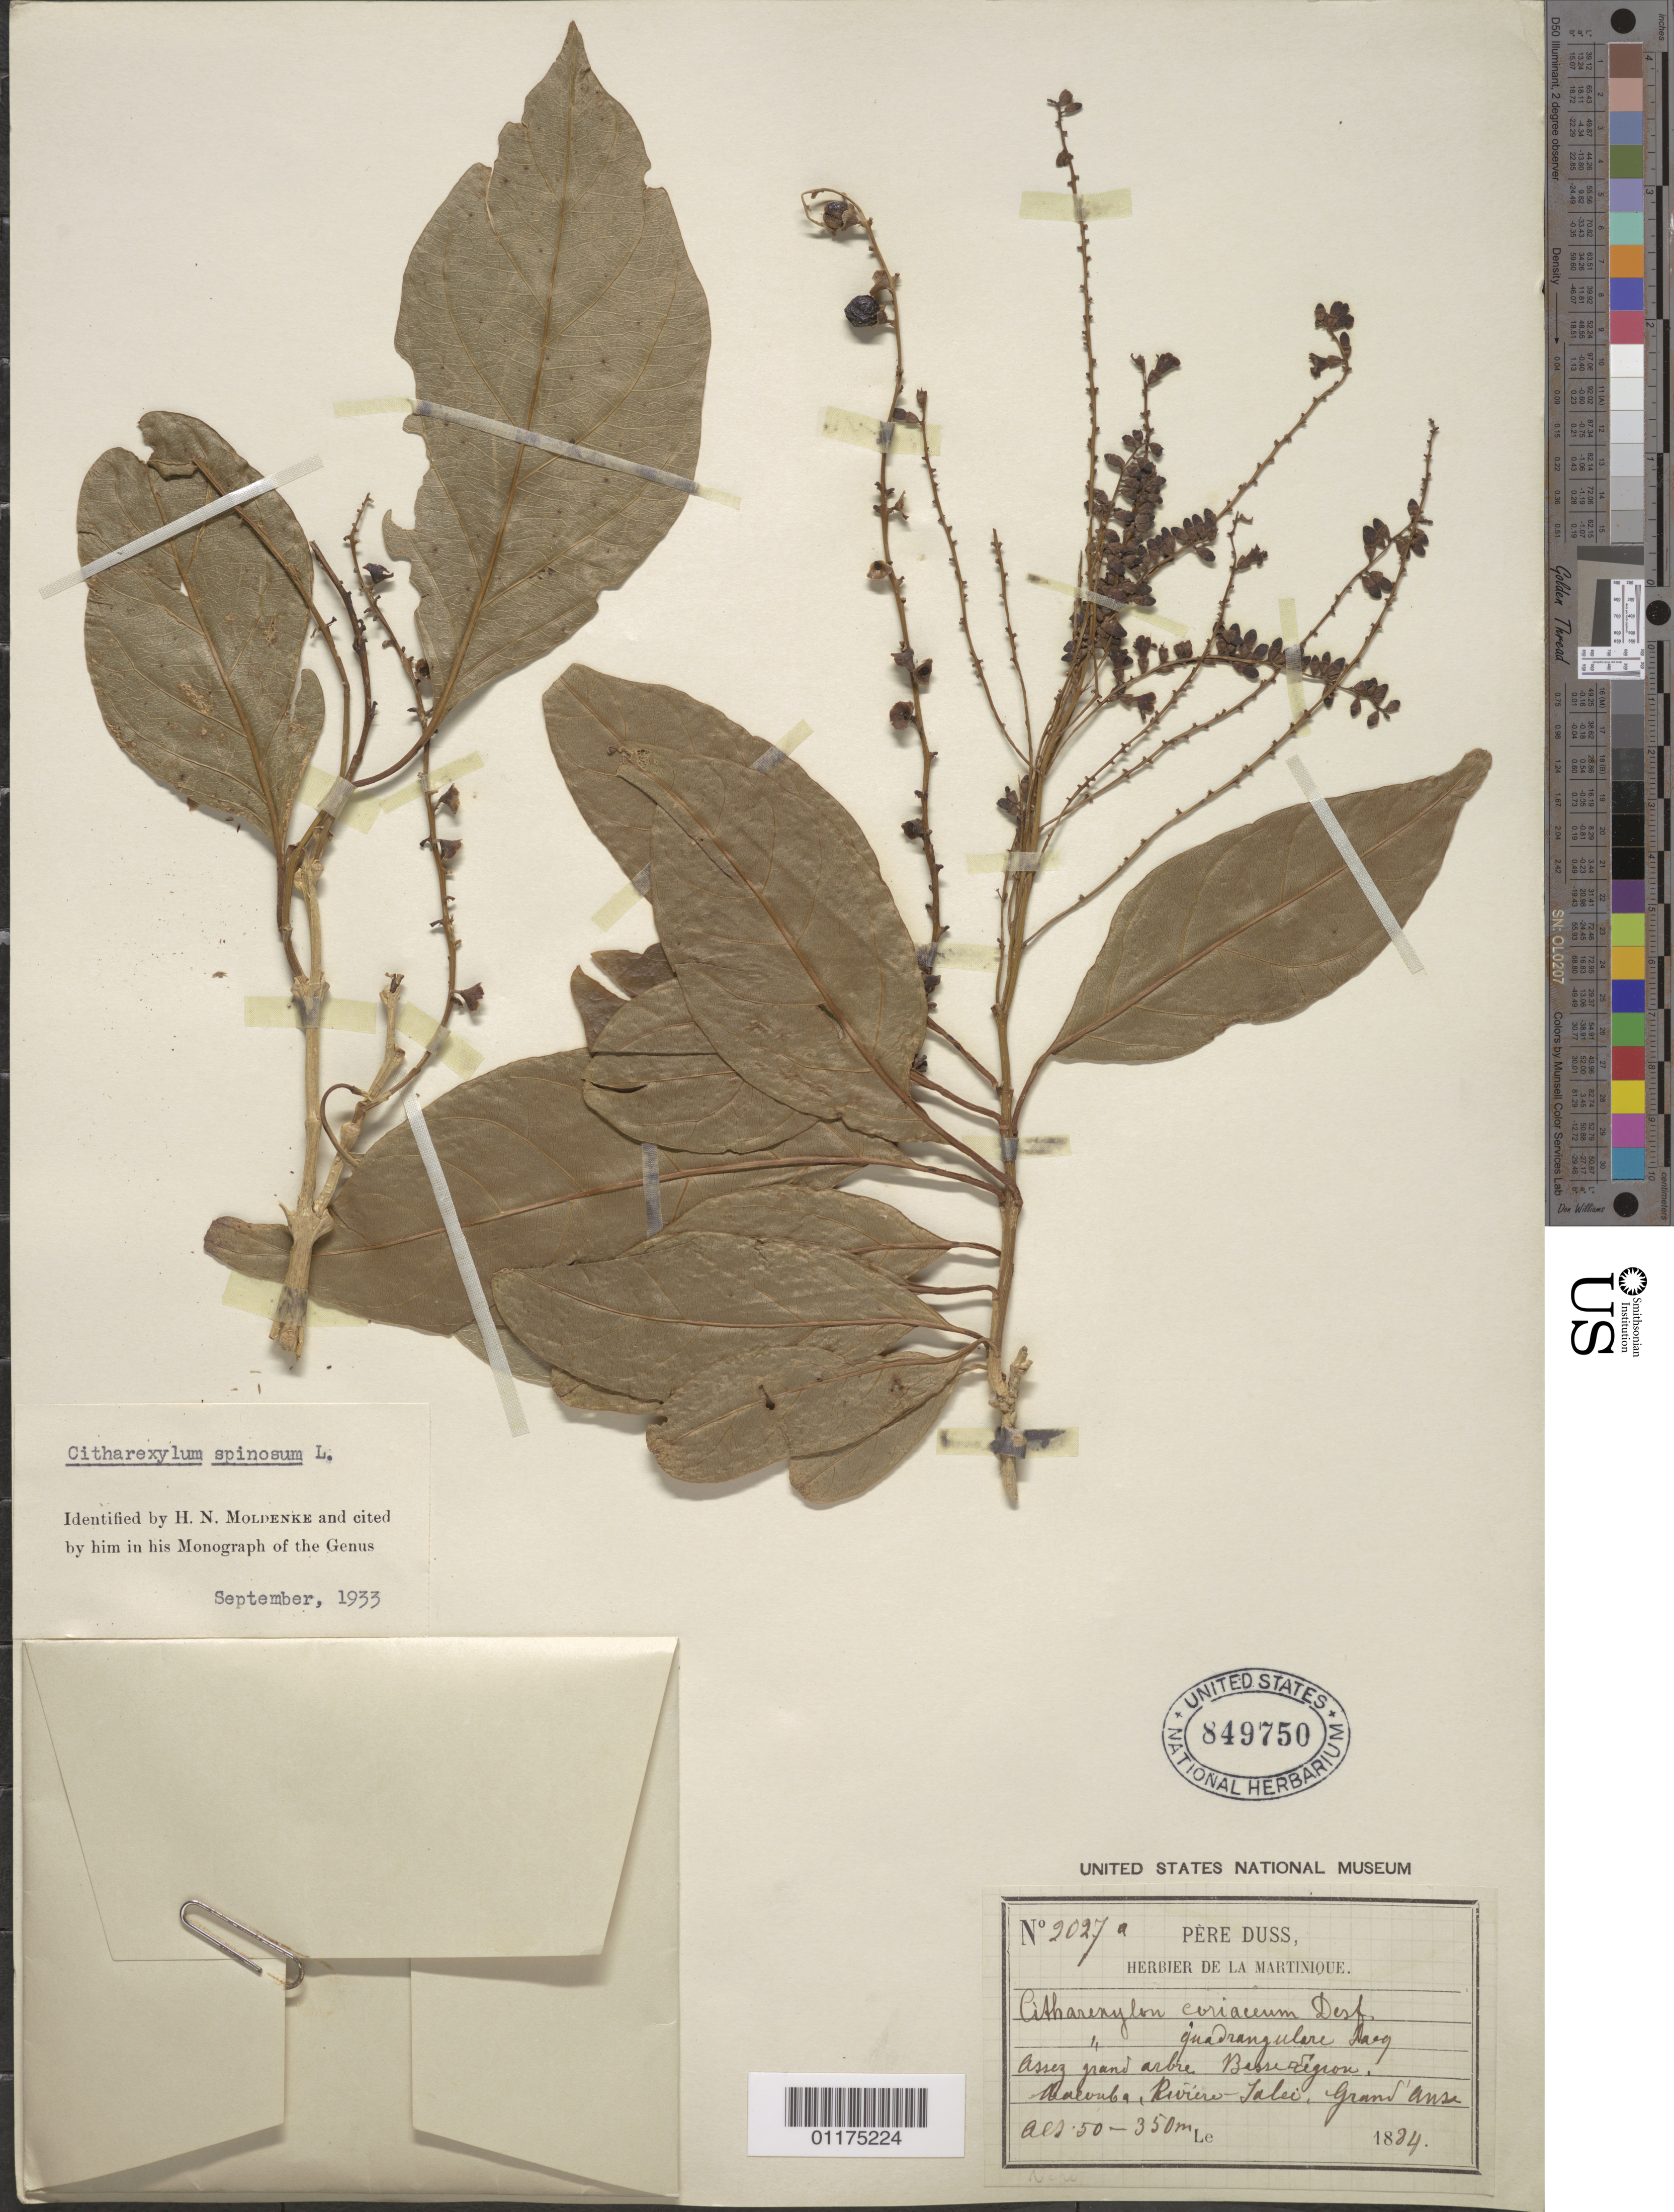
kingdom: Plantae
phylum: Tracheophyta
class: Magnoliopsida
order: Lamiales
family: Verbenaceae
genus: Citharexylum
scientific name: Citharexylum spinosum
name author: L.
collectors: Père Duss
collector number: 2027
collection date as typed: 1884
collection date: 1884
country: Martinique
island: Martinique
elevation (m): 50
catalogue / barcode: US 849750